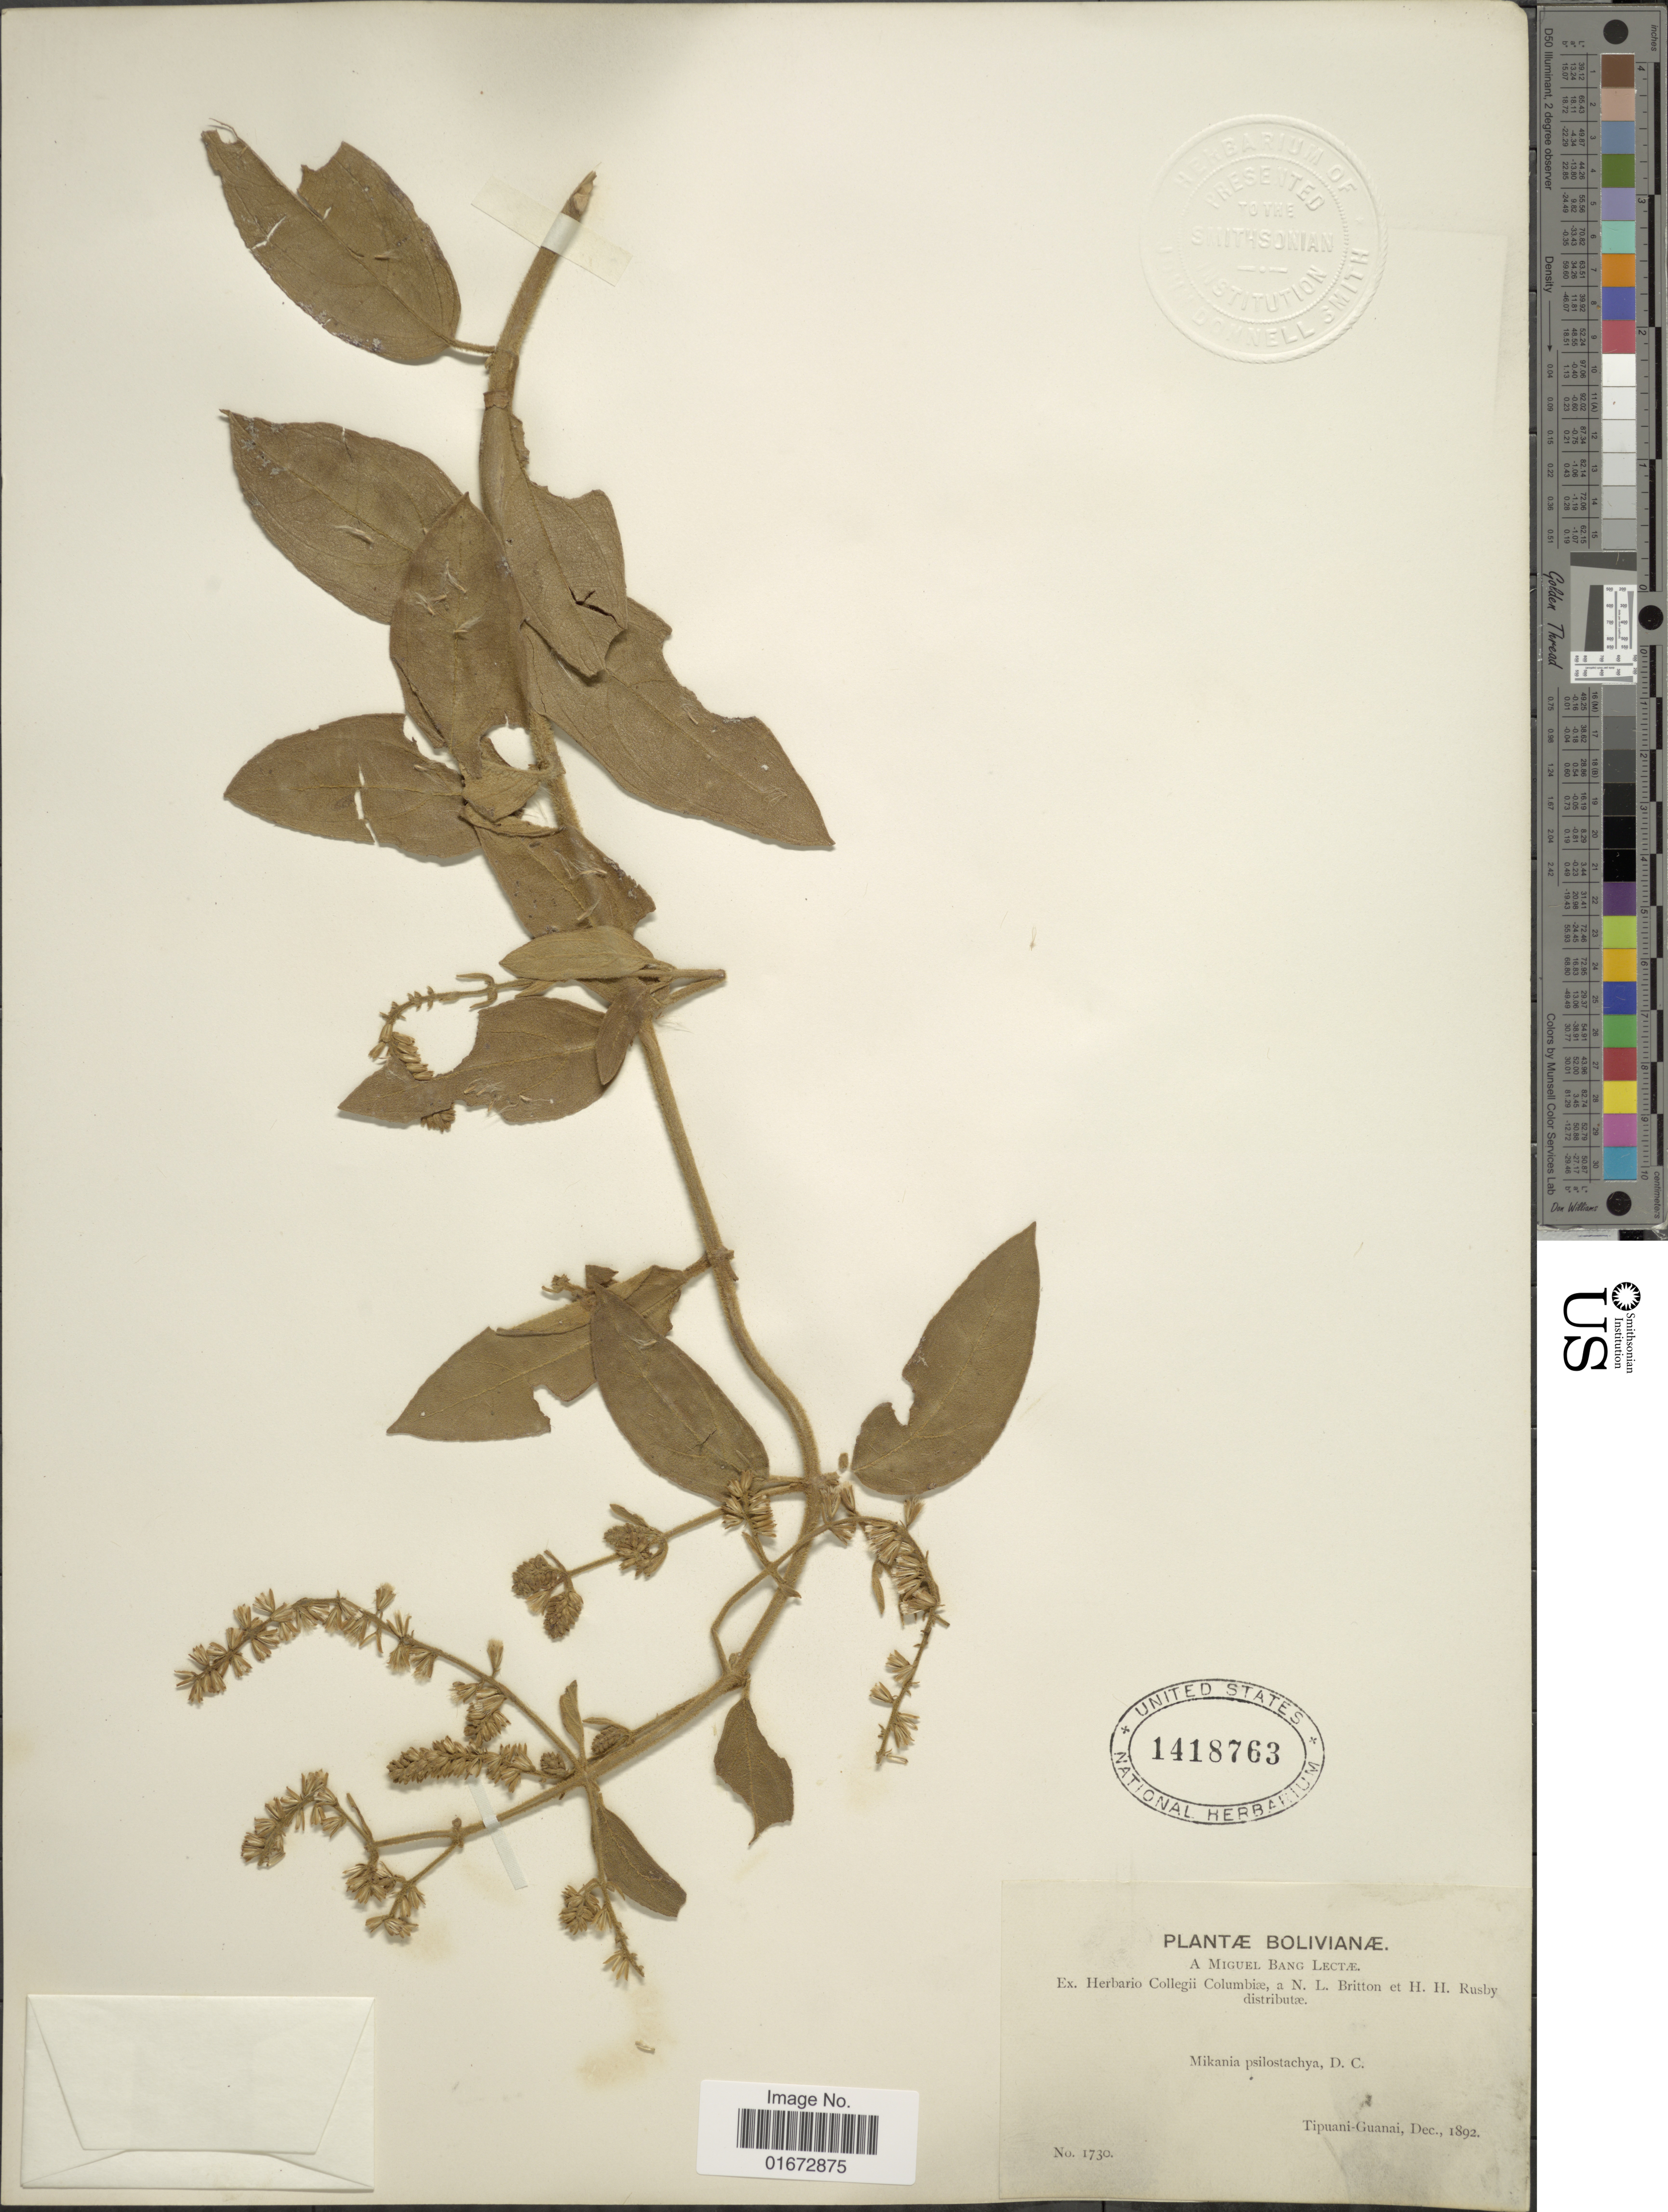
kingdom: Plantae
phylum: Tracheophyta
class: Magnoliopsida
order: Asterales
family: Asteraceae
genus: Mikania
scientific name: Mikania psilostachya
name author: DC.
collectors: M. Bang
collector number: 1730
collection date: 1892-12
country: Bolivia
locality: Tipuani-Guanai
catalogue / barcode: US 1418763